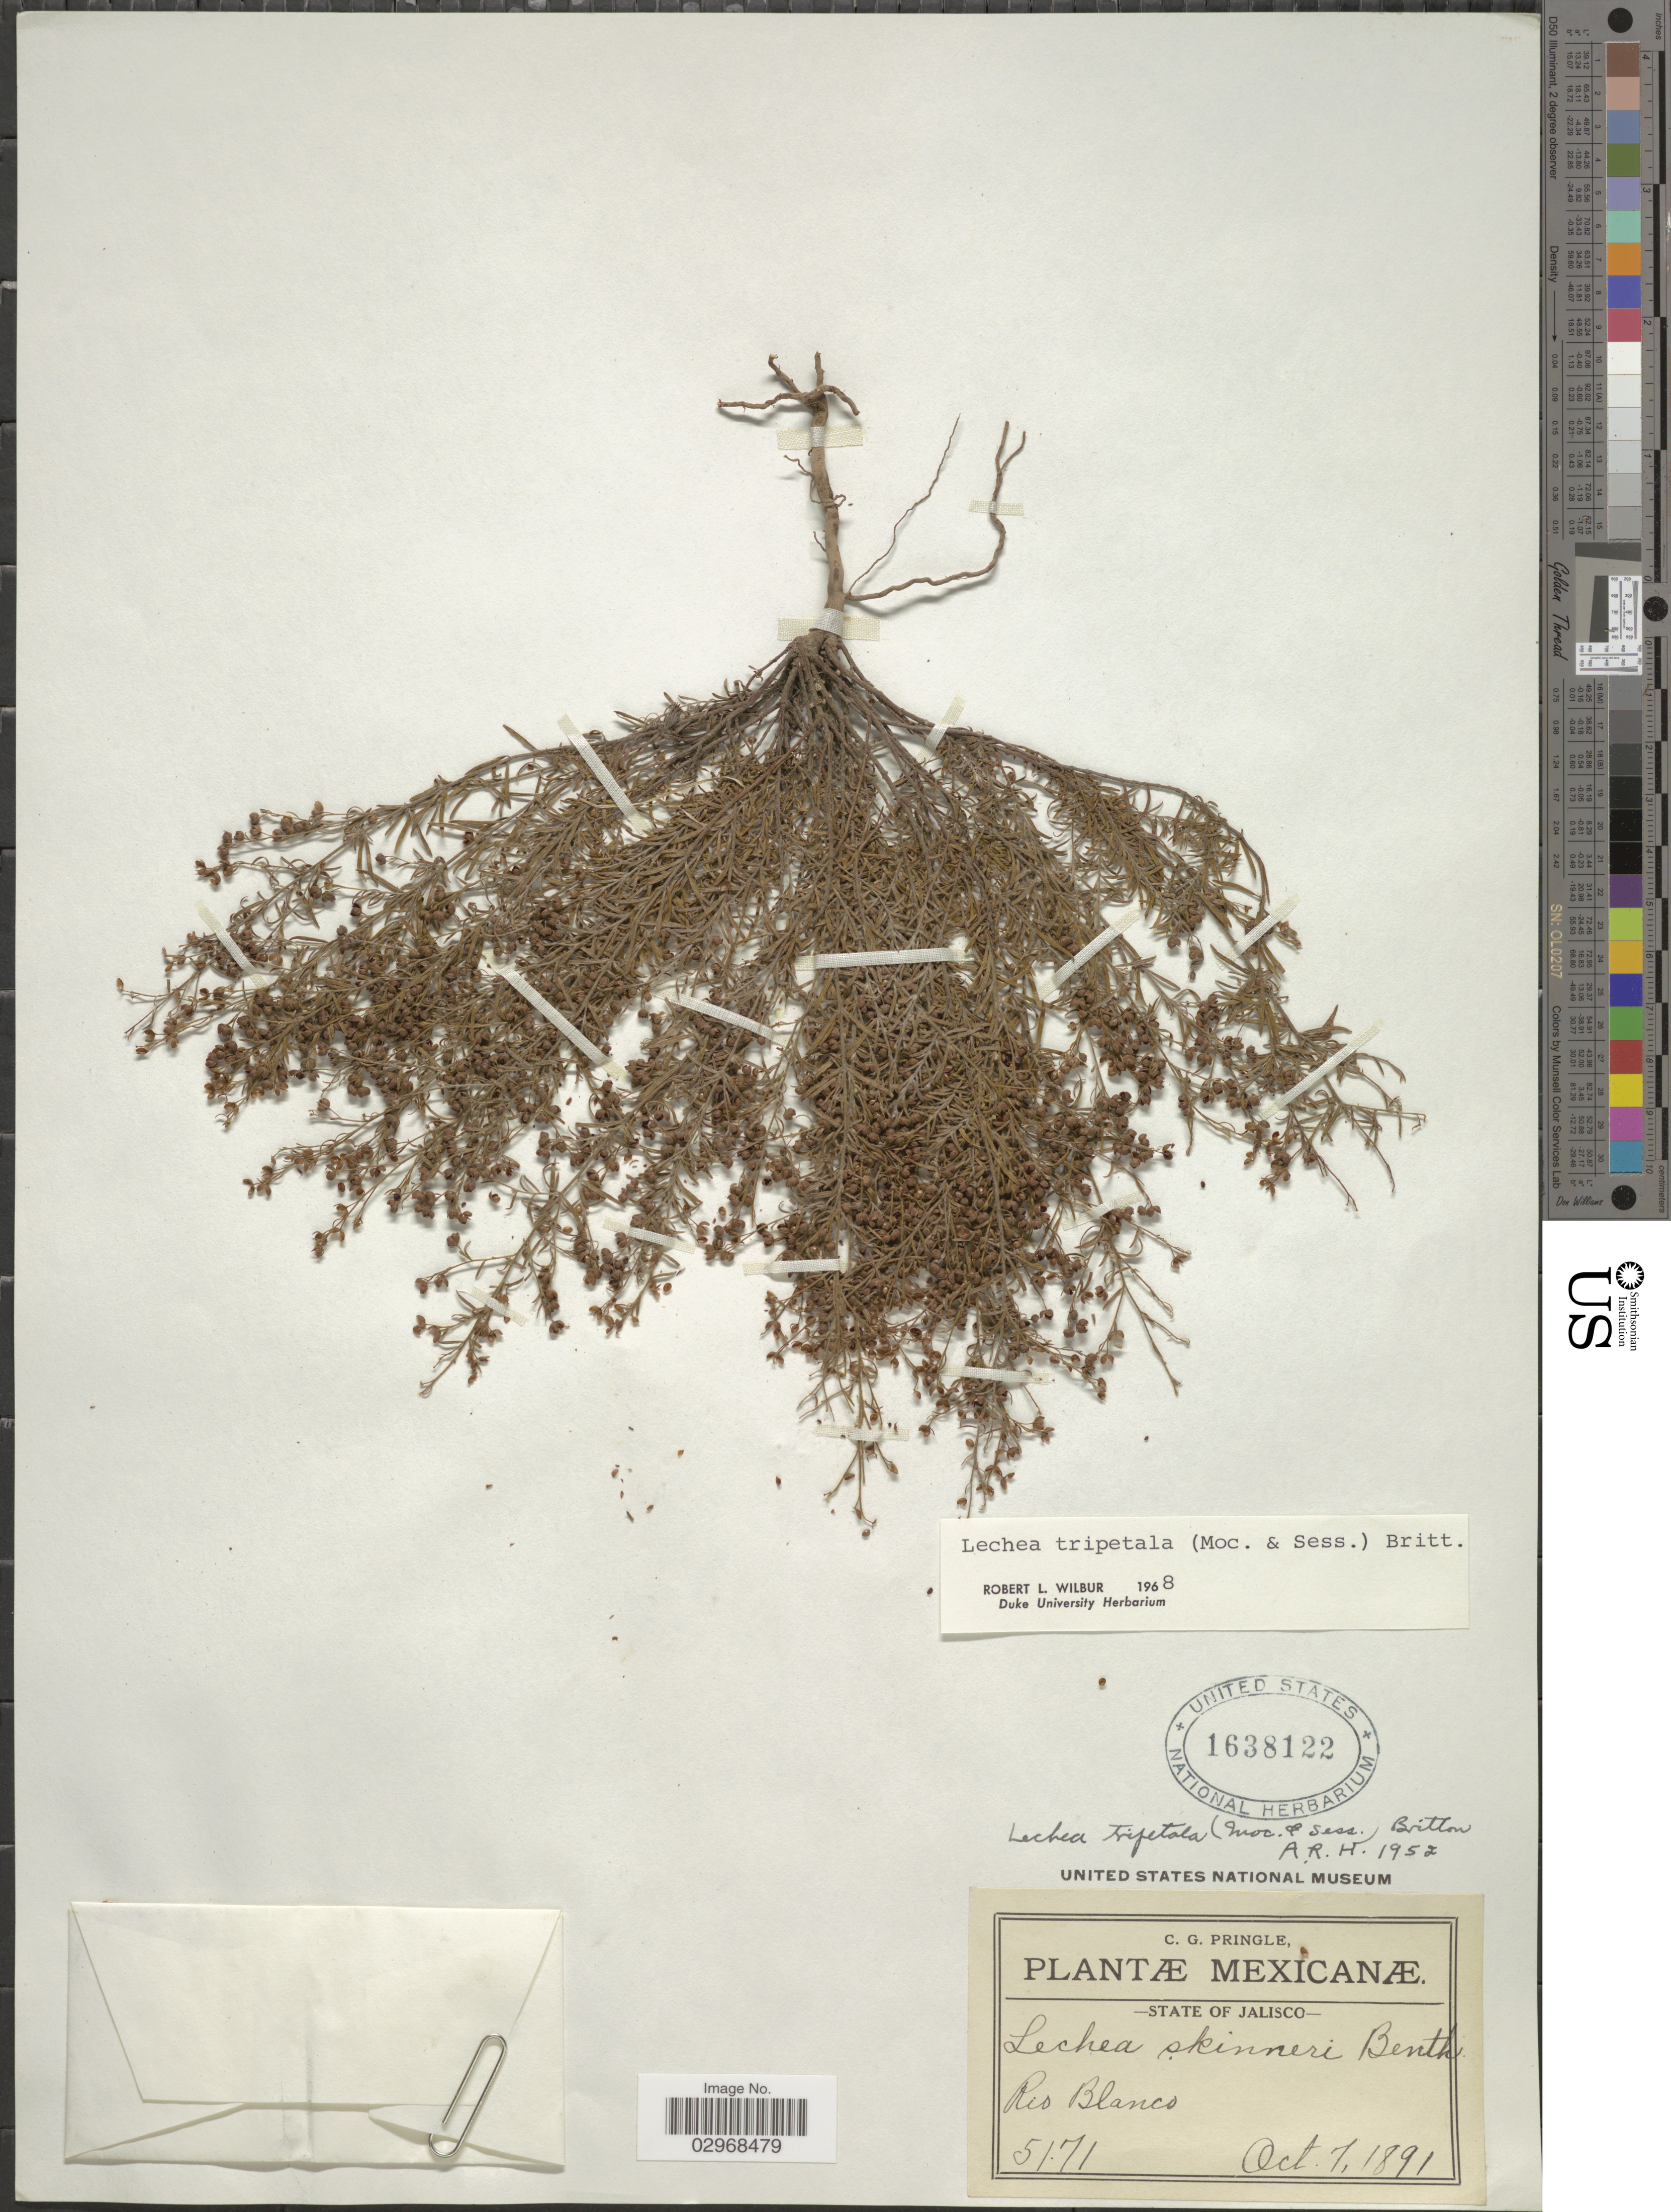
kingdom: Plantae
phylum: Tracheophyta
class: Magnoliopsida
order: Malvales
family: Cistaceae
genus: Lechea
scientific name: Lechea tripetala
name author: (Moc. & Sessé ex Dunal) Britton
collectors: C. G. Pringle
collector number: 5171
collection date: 1891-10-07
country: Mexico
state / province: Jalisco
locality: Rio Blanco.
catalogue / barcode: US 1638122